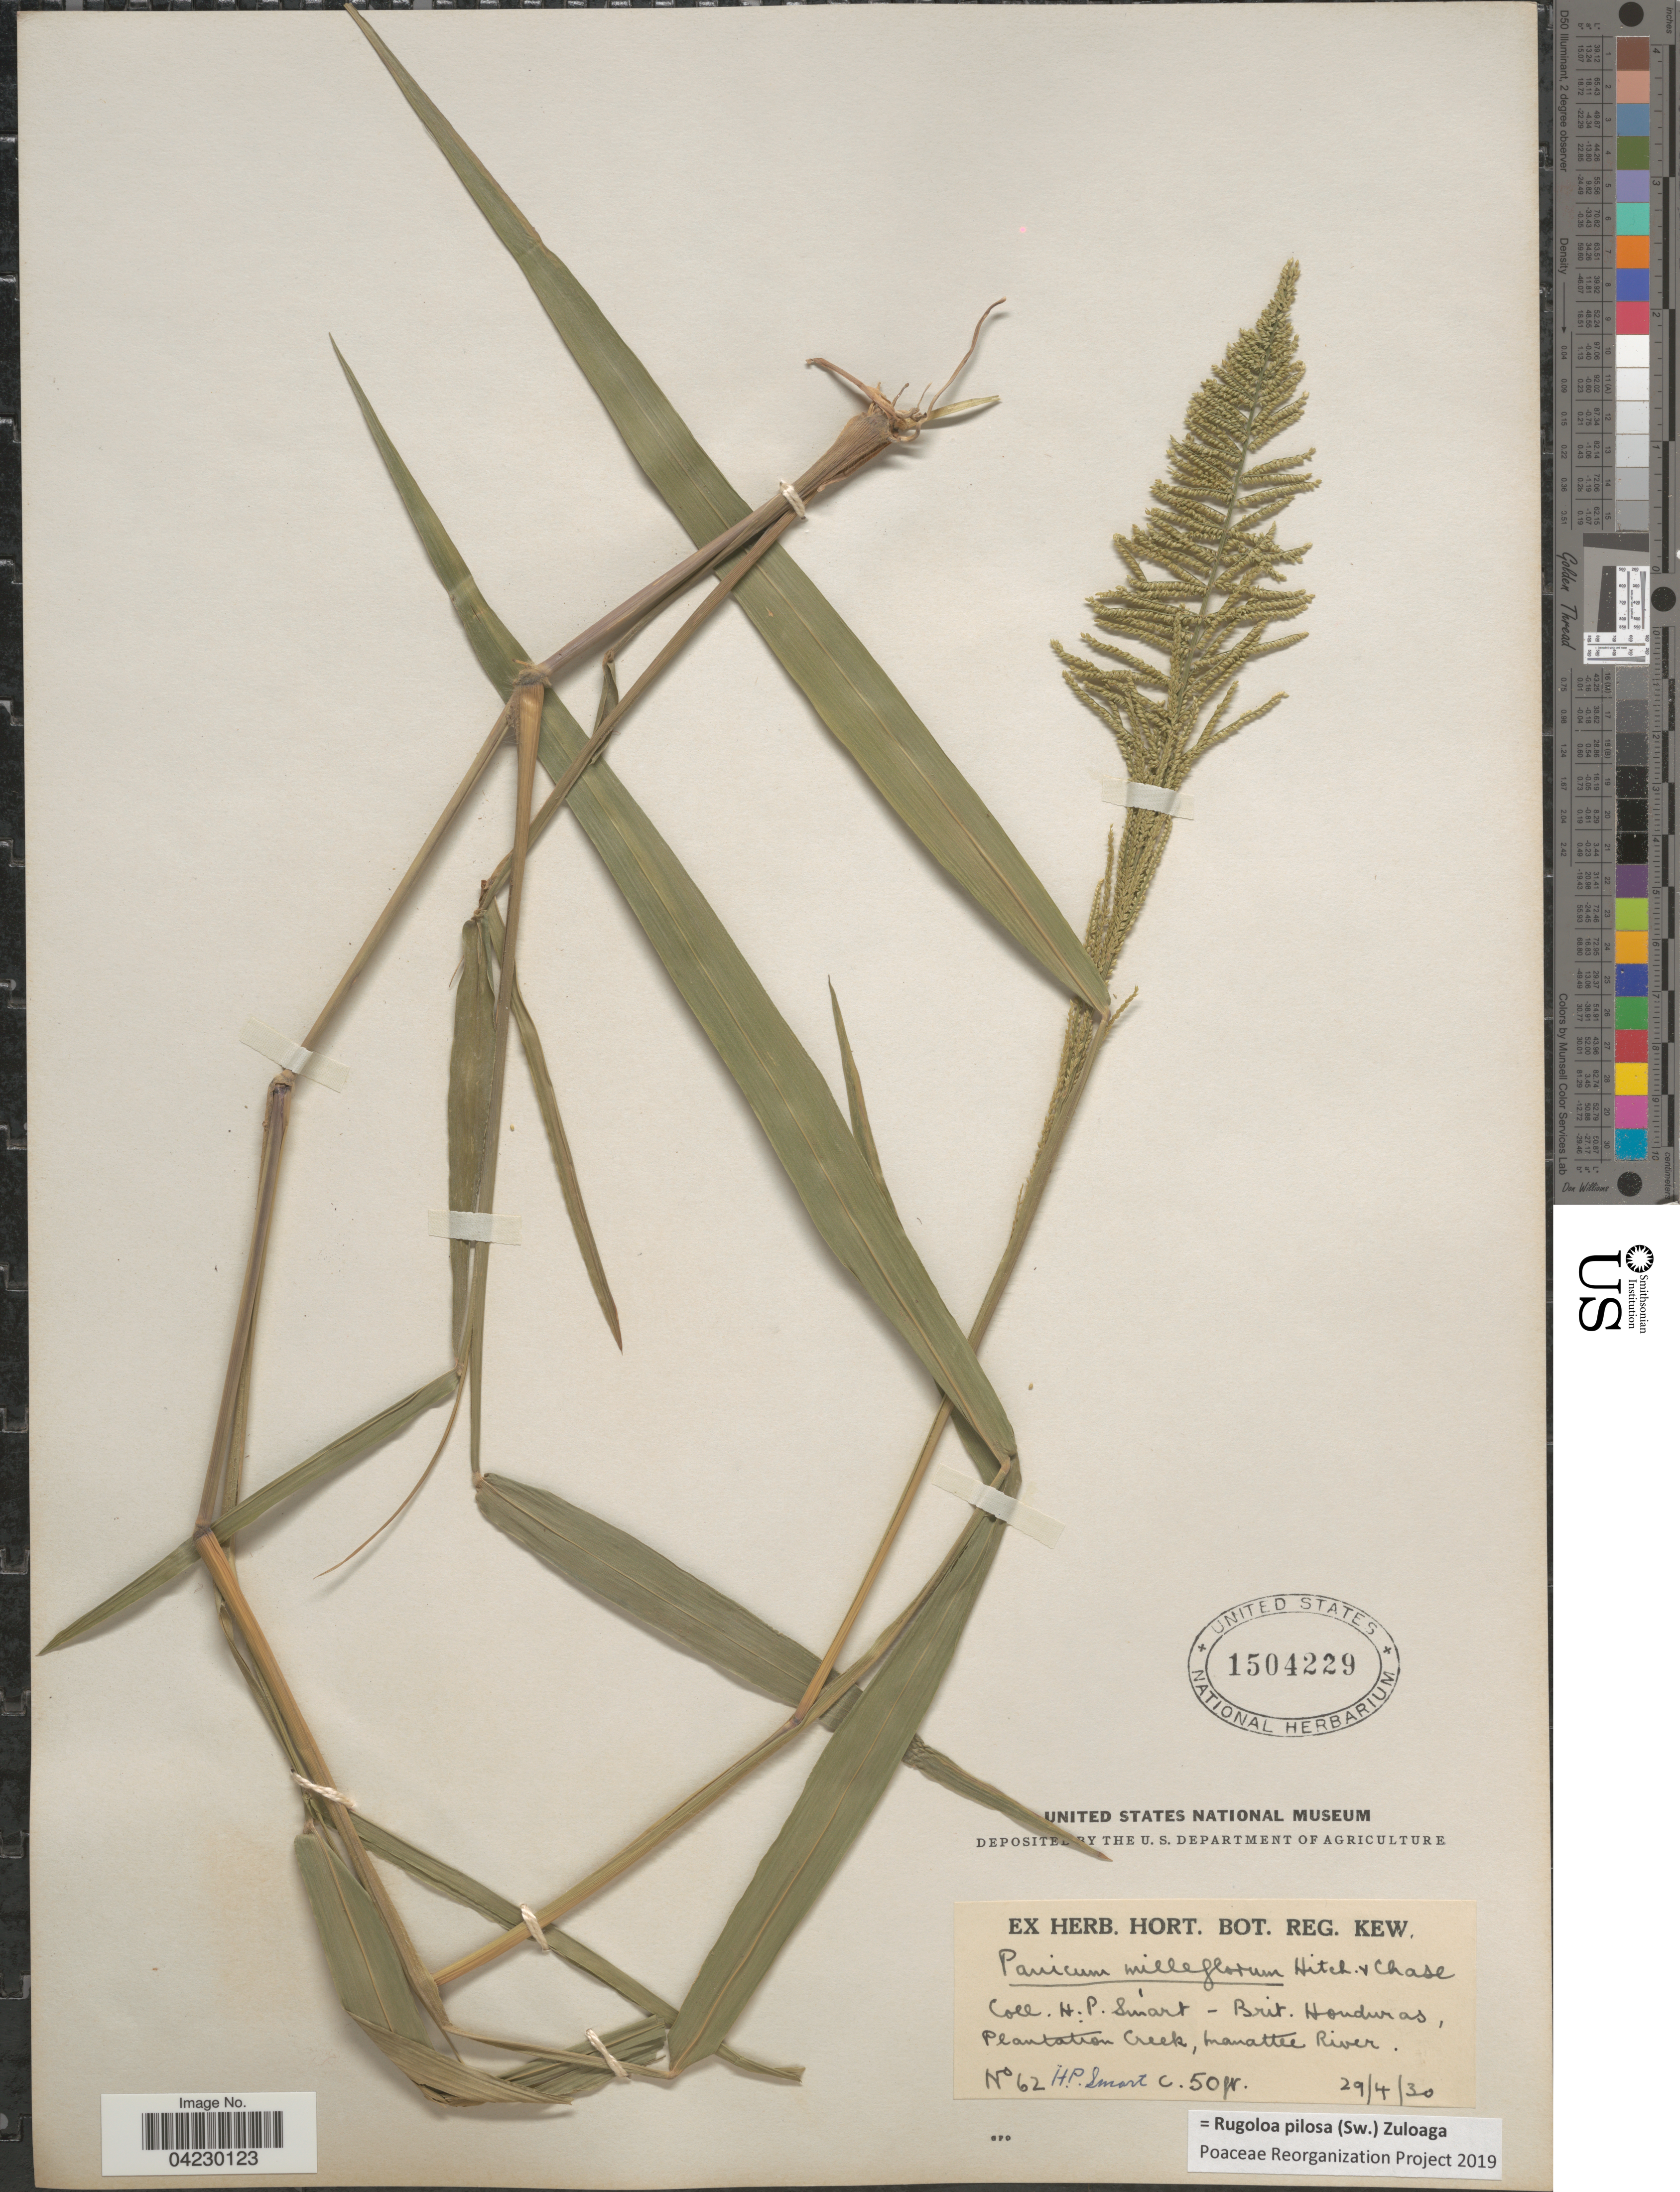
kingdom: Plantae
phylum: Tracheophyta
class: Liliopsida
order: Poales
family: Poaceae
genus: Rugoloa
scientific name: Rugoloa pilosa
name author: (Sw.) Zuloaga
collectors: H. Smart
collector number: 62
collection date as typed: Transcribed d/m/y: 29/4/30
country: Belize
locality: Plantation Creek, Manattee River.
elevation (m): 15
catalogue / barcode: US 1504229